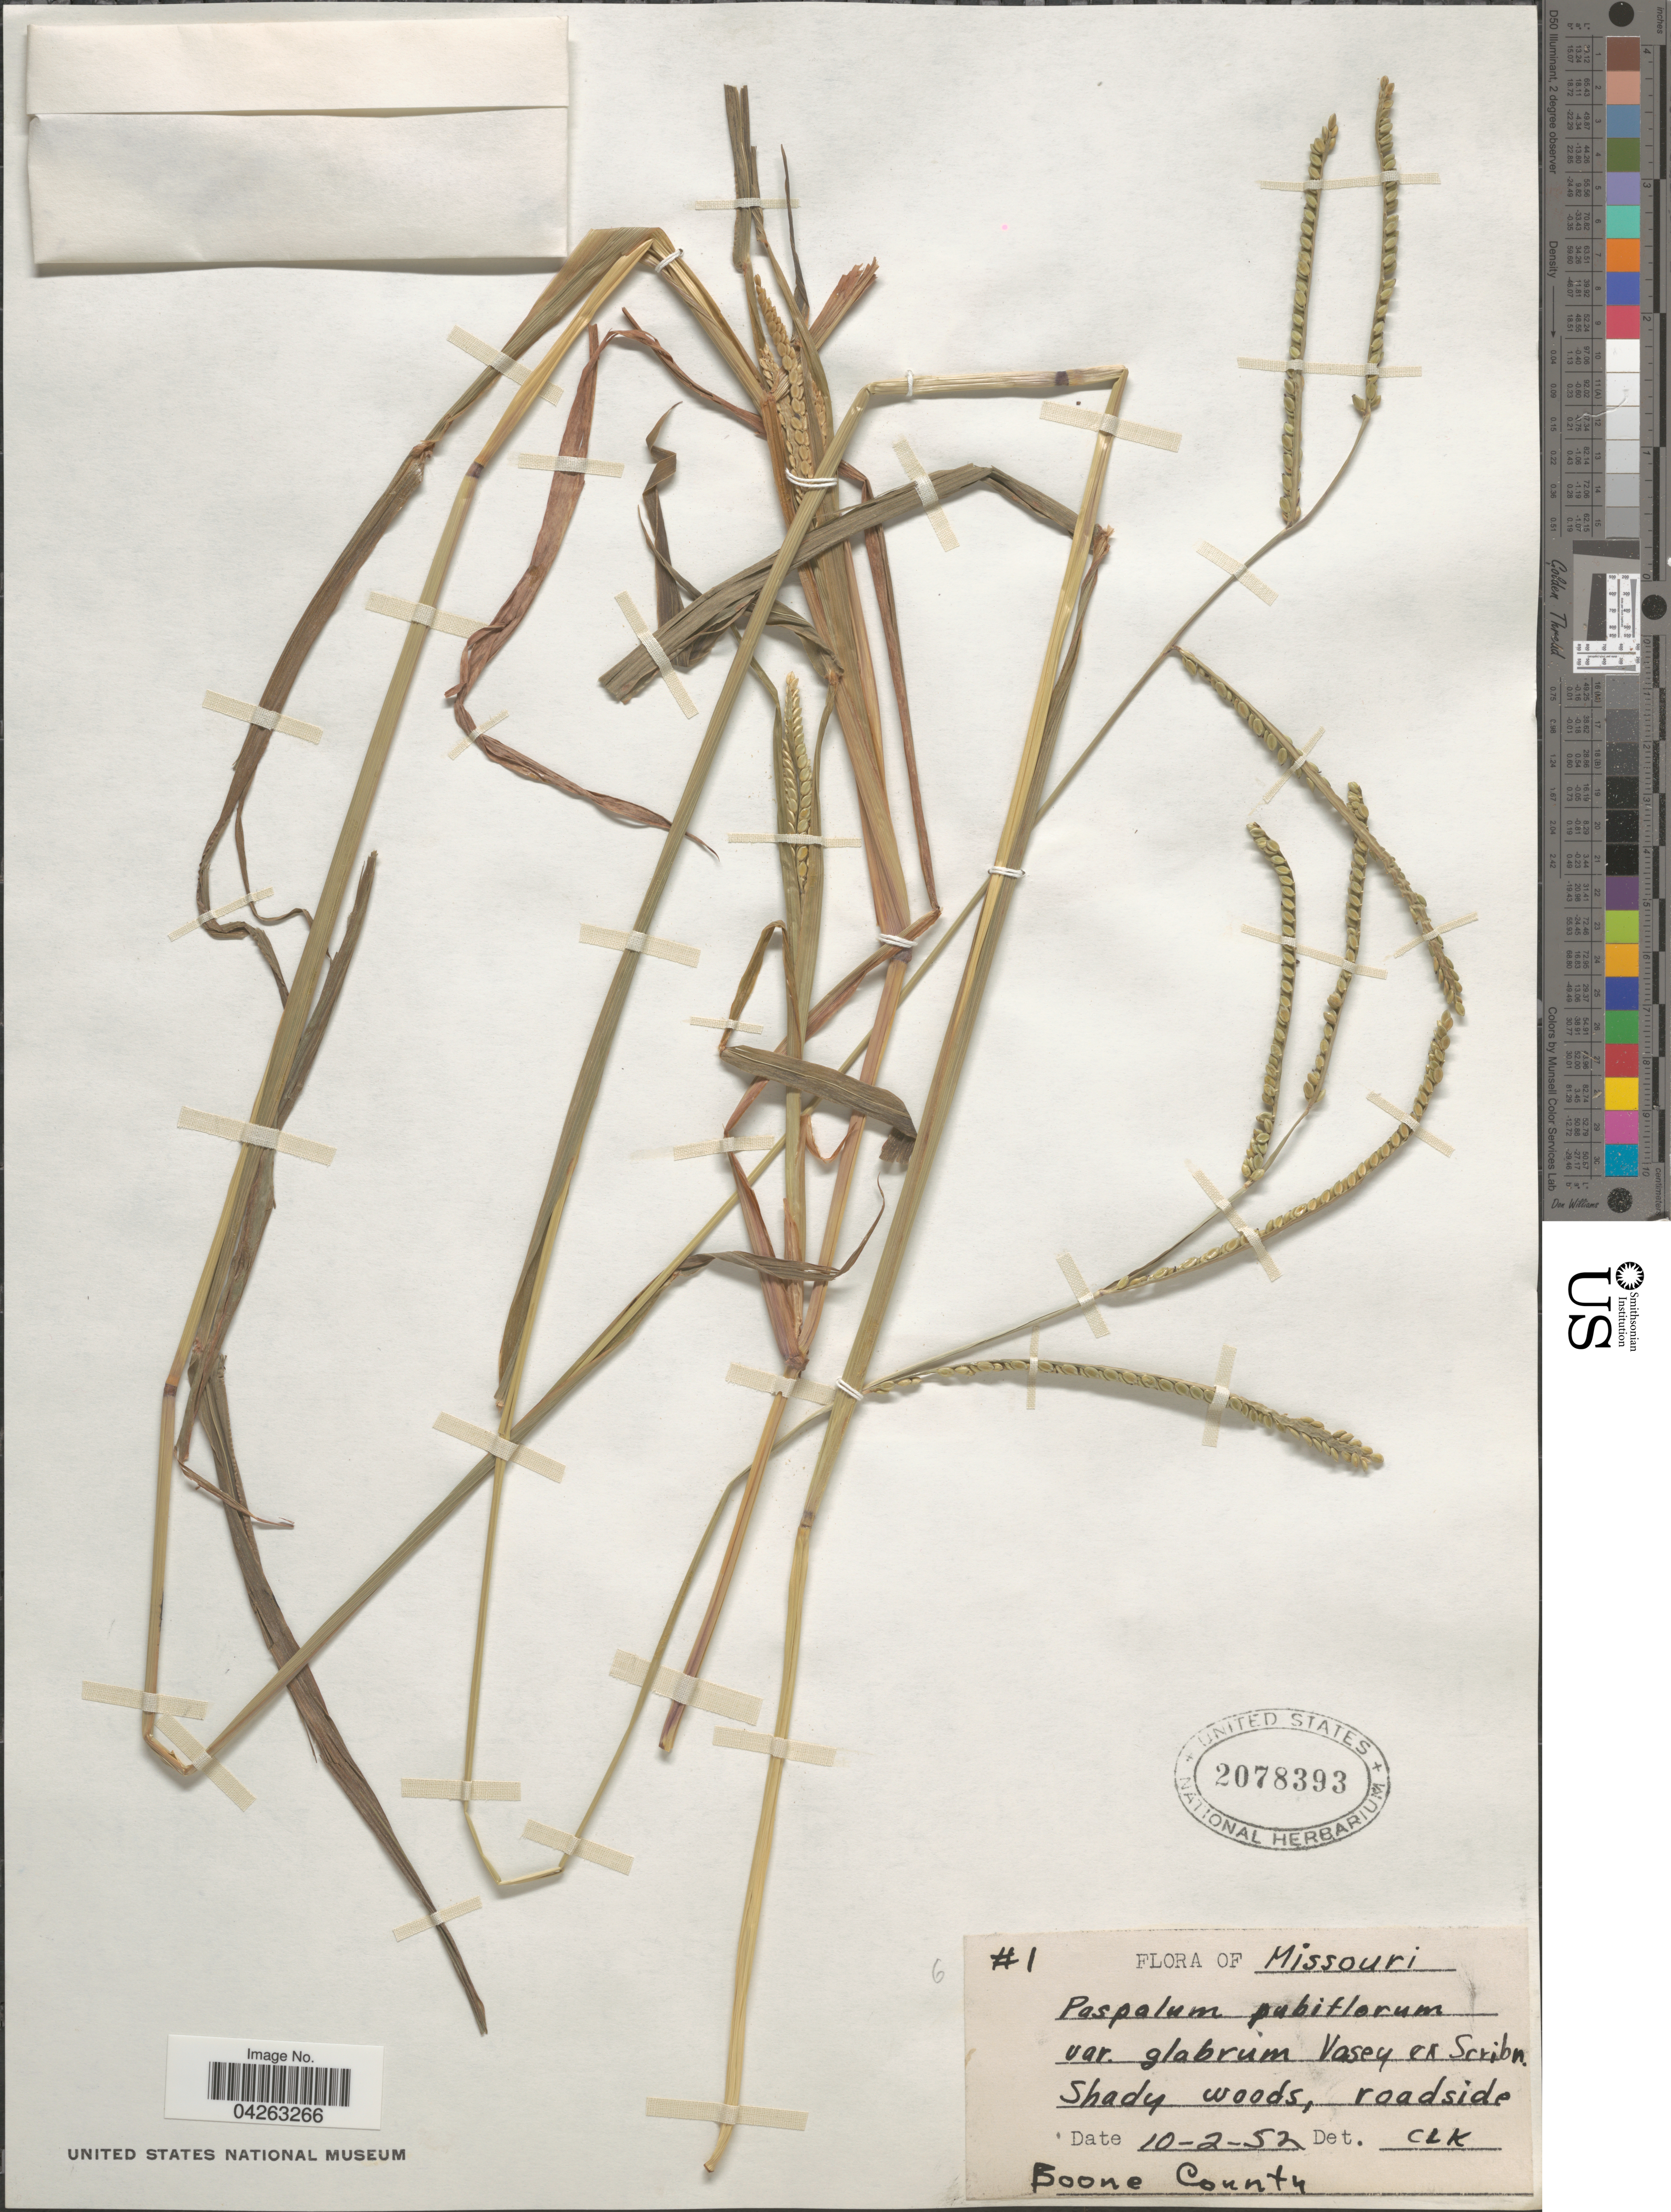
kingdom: Plantae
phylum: Tracheophyta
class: Liliopsida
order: Poales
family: Poaceae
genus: Paspalum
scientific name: Paspalum pubiflorum var. glabrum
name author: Vasey ex Scribn.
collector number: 1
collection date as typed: Transcribed d/m/y: 2/10/52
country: United States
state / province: Missouri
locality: Boone County.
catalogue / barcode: US 2078393